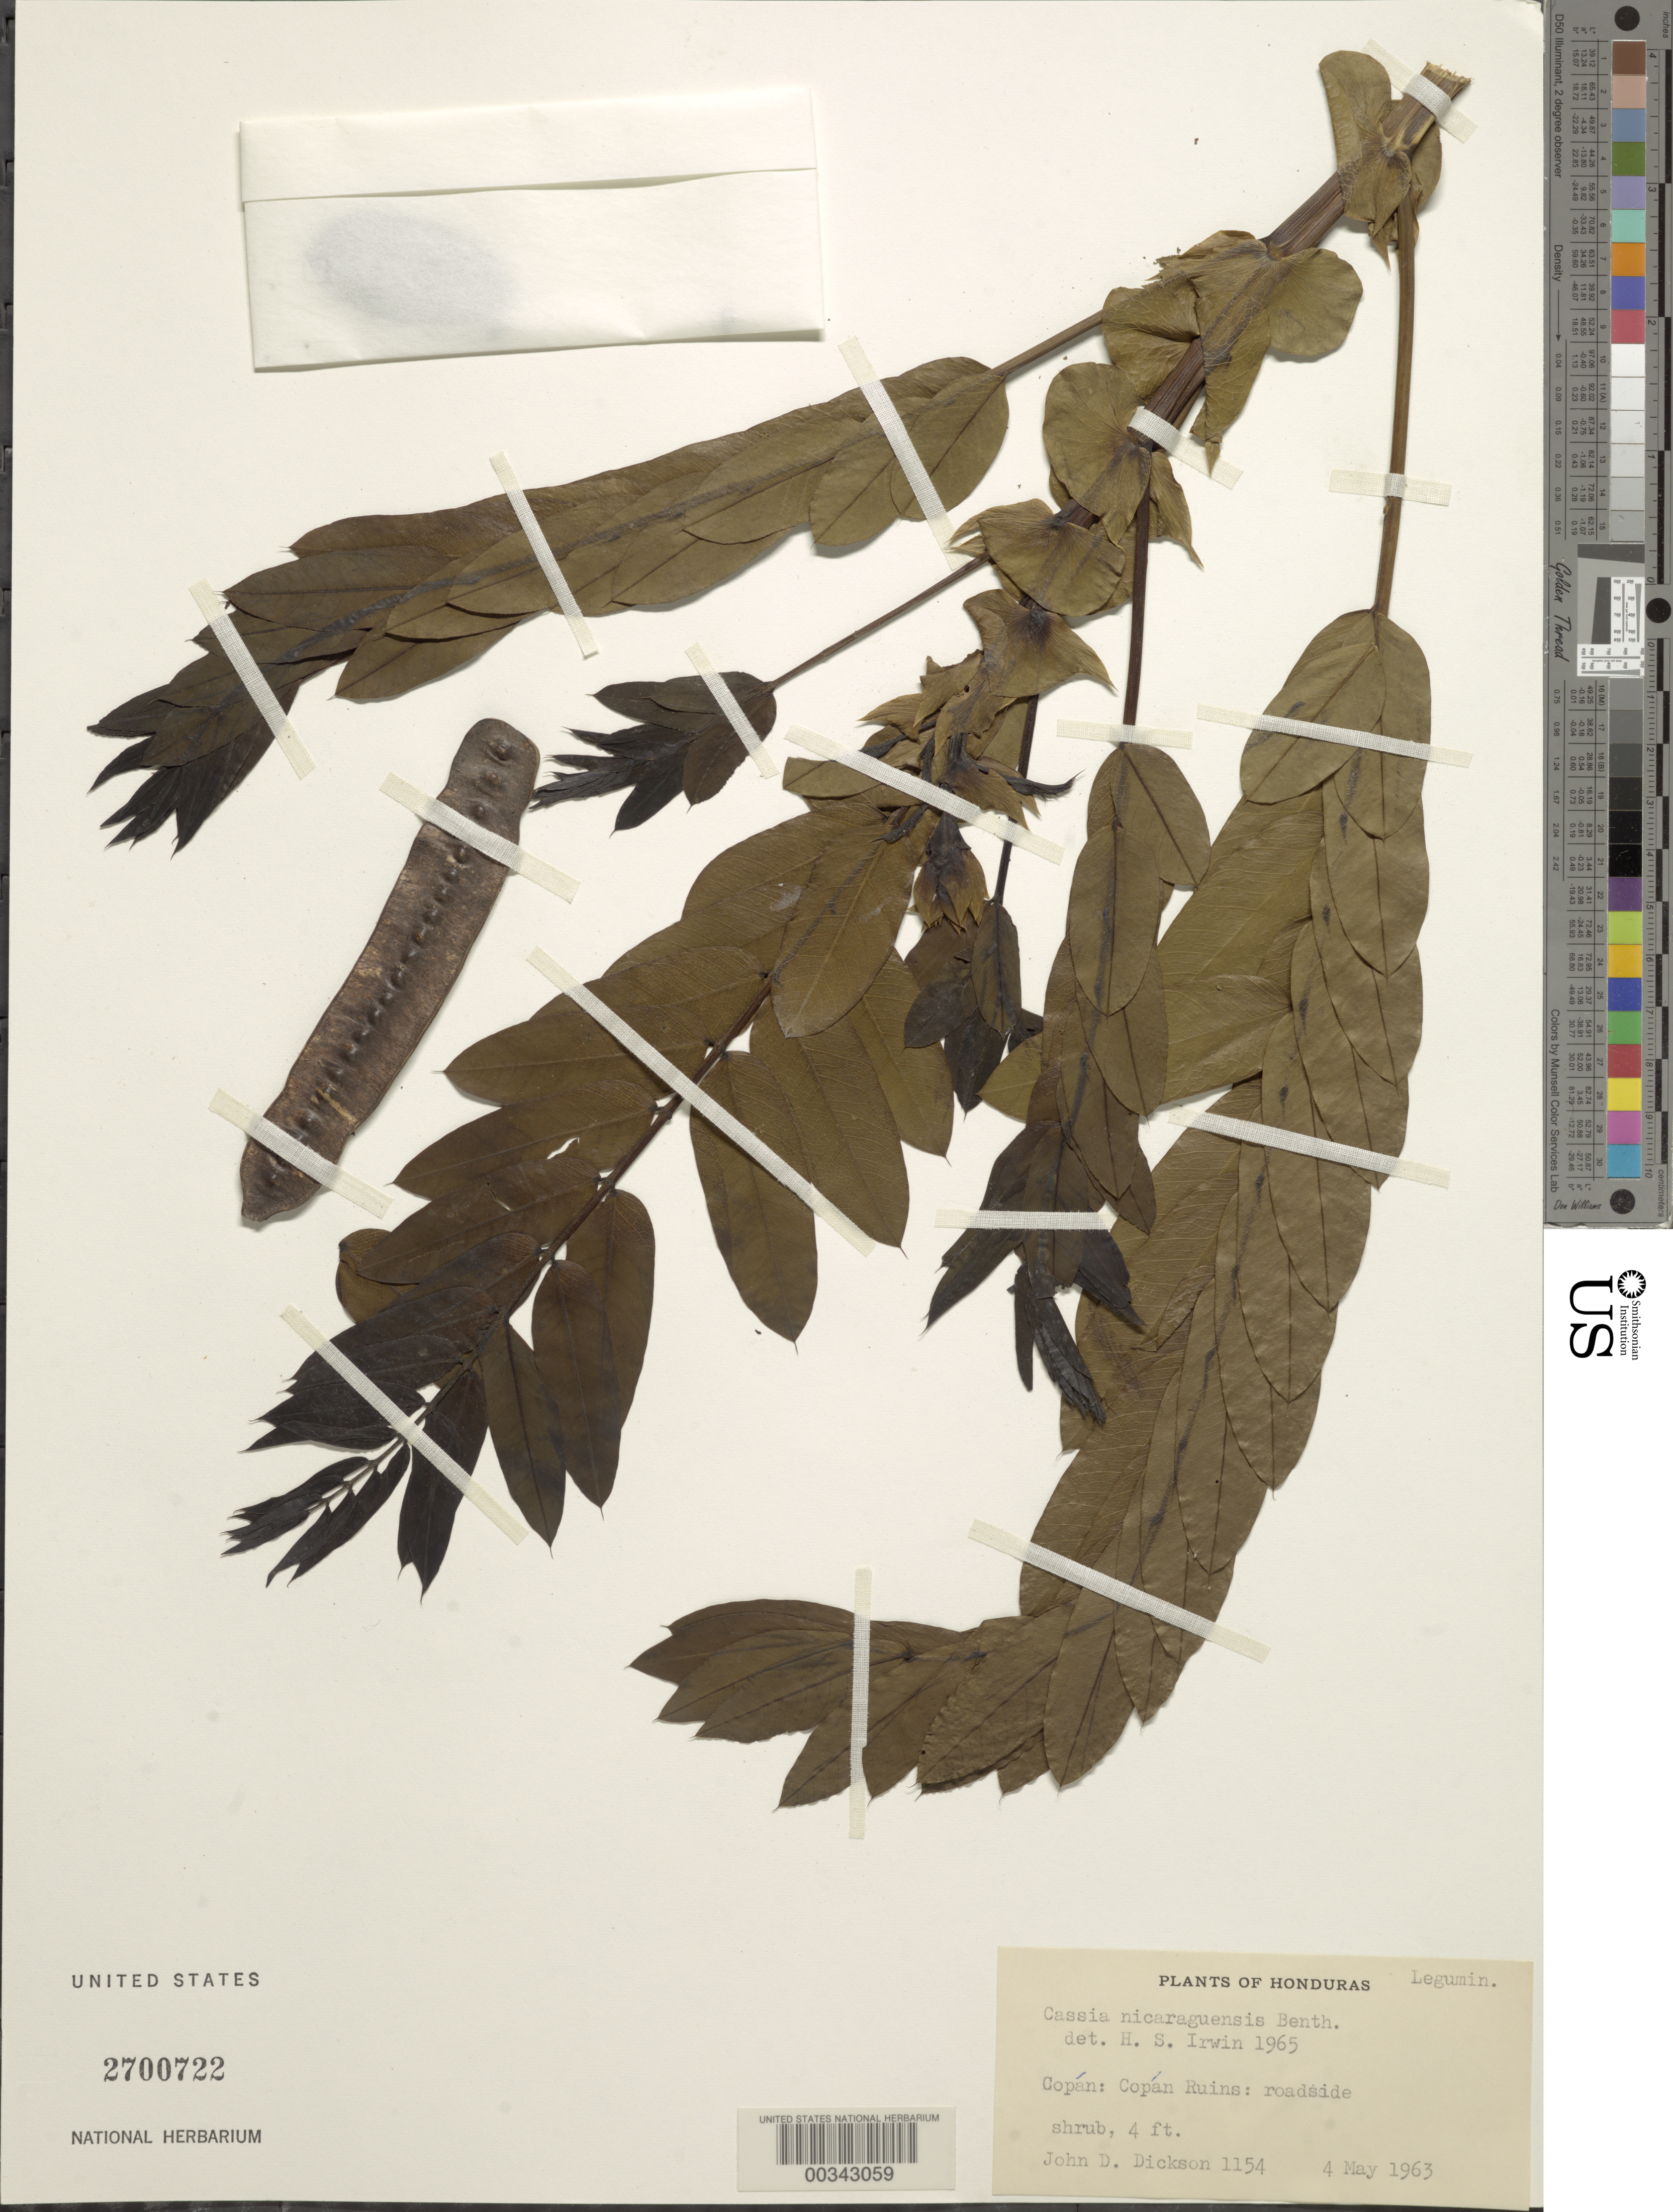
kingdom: Plantae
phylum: Tracheophyta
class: Magnoliopsida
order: Fabales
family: Fabaceae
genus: Senna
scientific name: Senna nicaraguensis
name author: (Benth.) H.S. Irwin & Barneby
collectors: J. Dickson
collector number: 1154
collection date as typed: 04 May 1963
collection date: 1963-05-04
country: Honduras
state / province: Copán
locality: Copán ruins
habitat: Roadside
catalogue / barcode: US 2700722